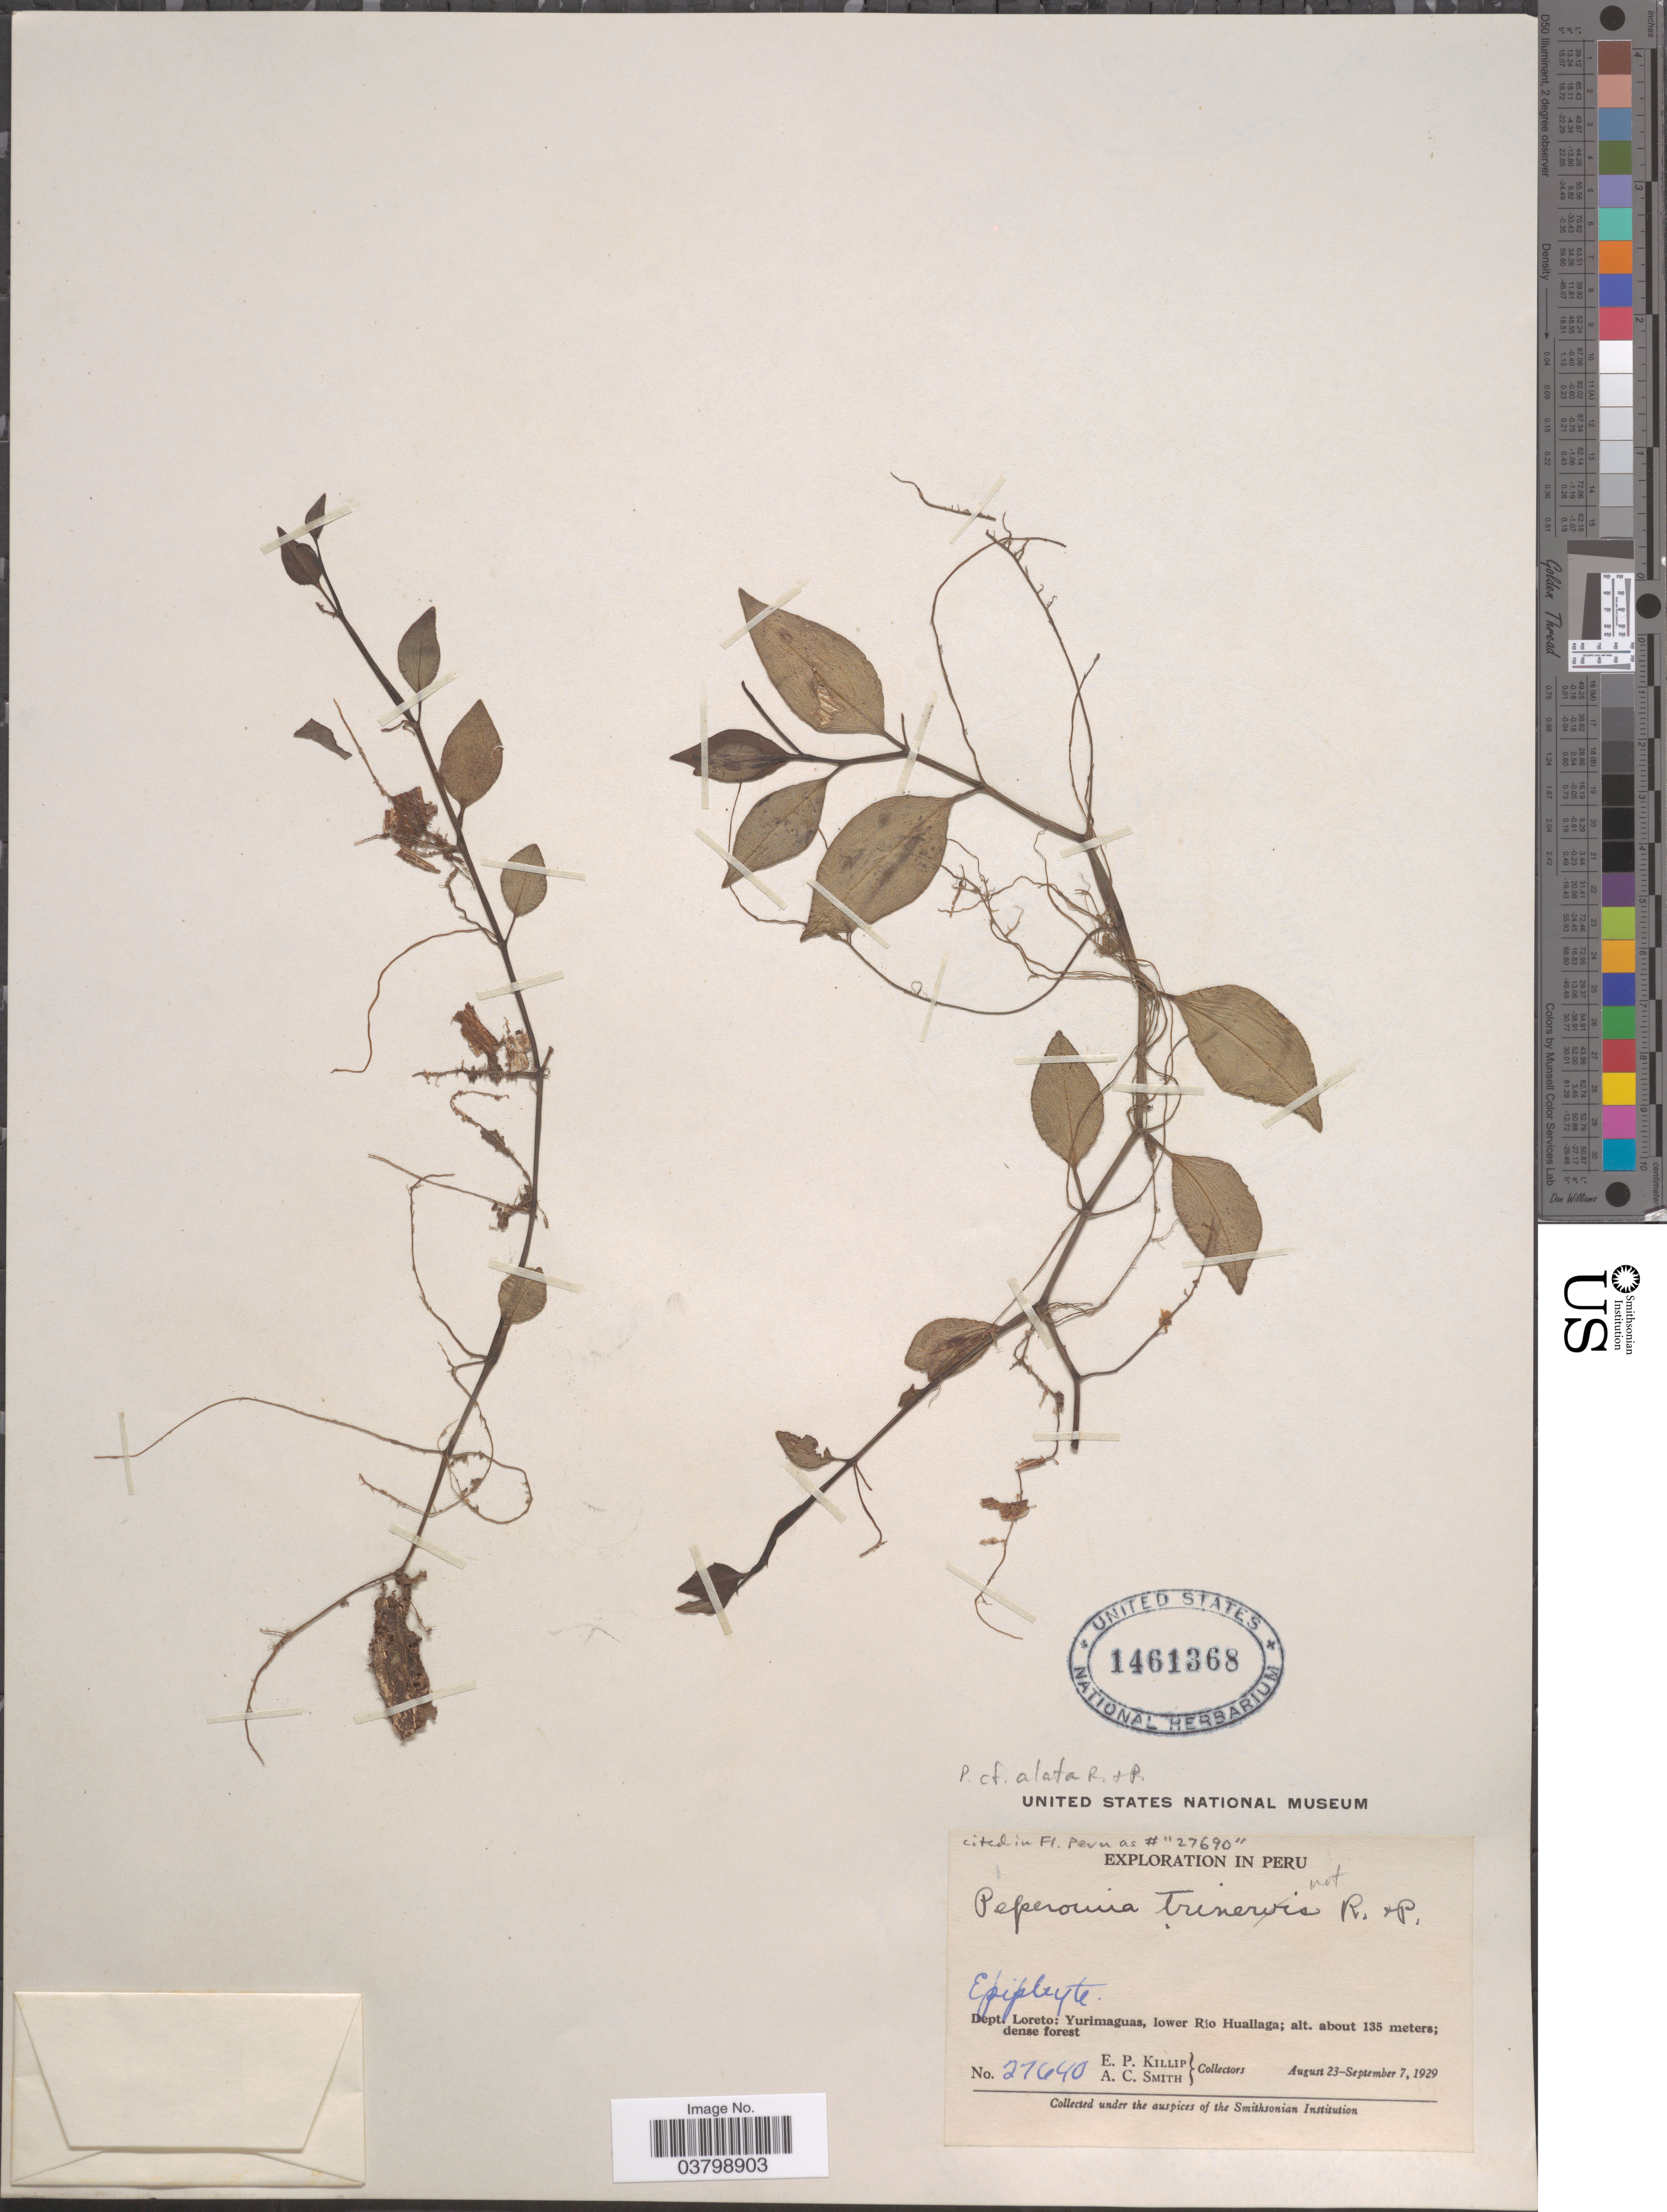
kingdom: Plantae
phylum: Tracheophyta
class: Magnoliopsida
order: Piperales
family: Piperaceae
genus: Peperomia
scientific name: Peperomia trinervis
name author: Ruiz & Pav.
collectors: E. P. Killip & A. C. Smith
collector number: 27640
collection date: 1929-08-23/1929-09-07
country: Peru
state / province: Loreto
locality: Dept. Loreto: Yurimaguas, lower Río Huallaga.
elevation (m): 135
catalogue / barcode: US 1461368